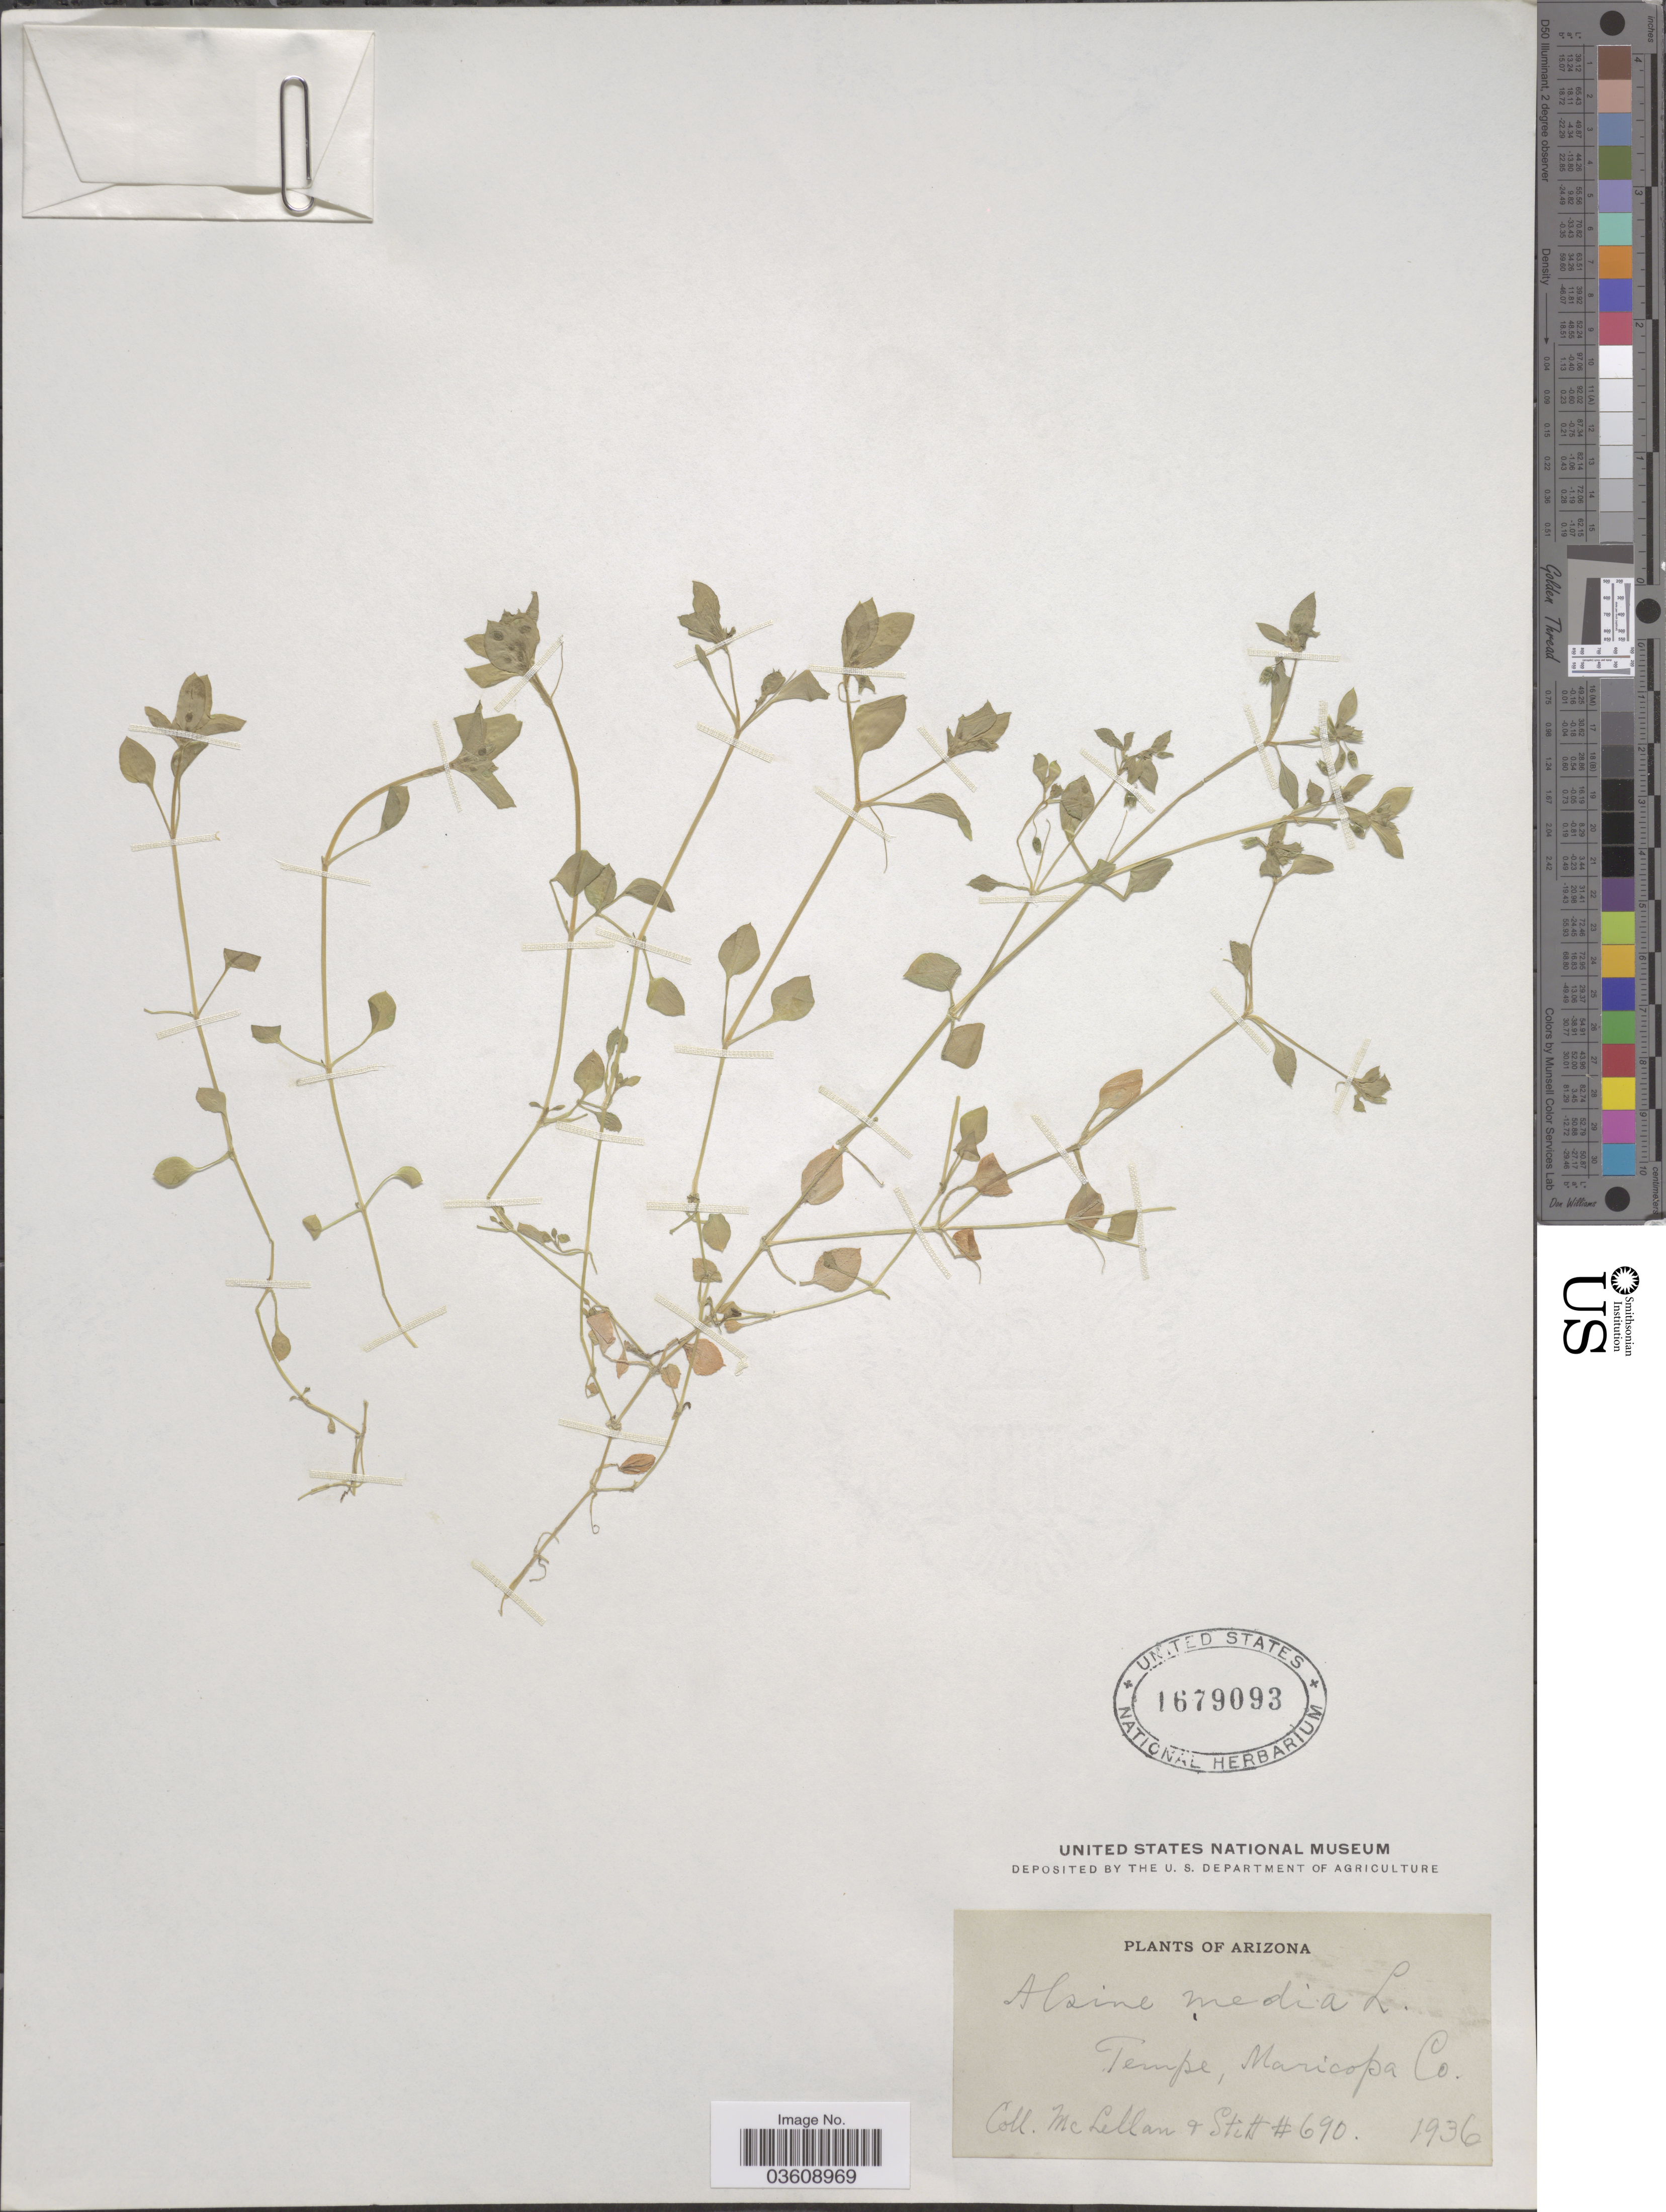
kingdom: Plantae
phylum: Tracheophyta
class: Magnoliopsida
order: Caryophyllales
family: Caryophyllaceae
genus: Stellaria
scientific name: Stellaria media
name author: (L.) Vill.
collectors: McLellan & Stitt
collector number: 690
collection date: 1936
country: United States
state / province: Arizona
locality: Tempe, Maricopa Co.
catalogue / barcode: US 1679093